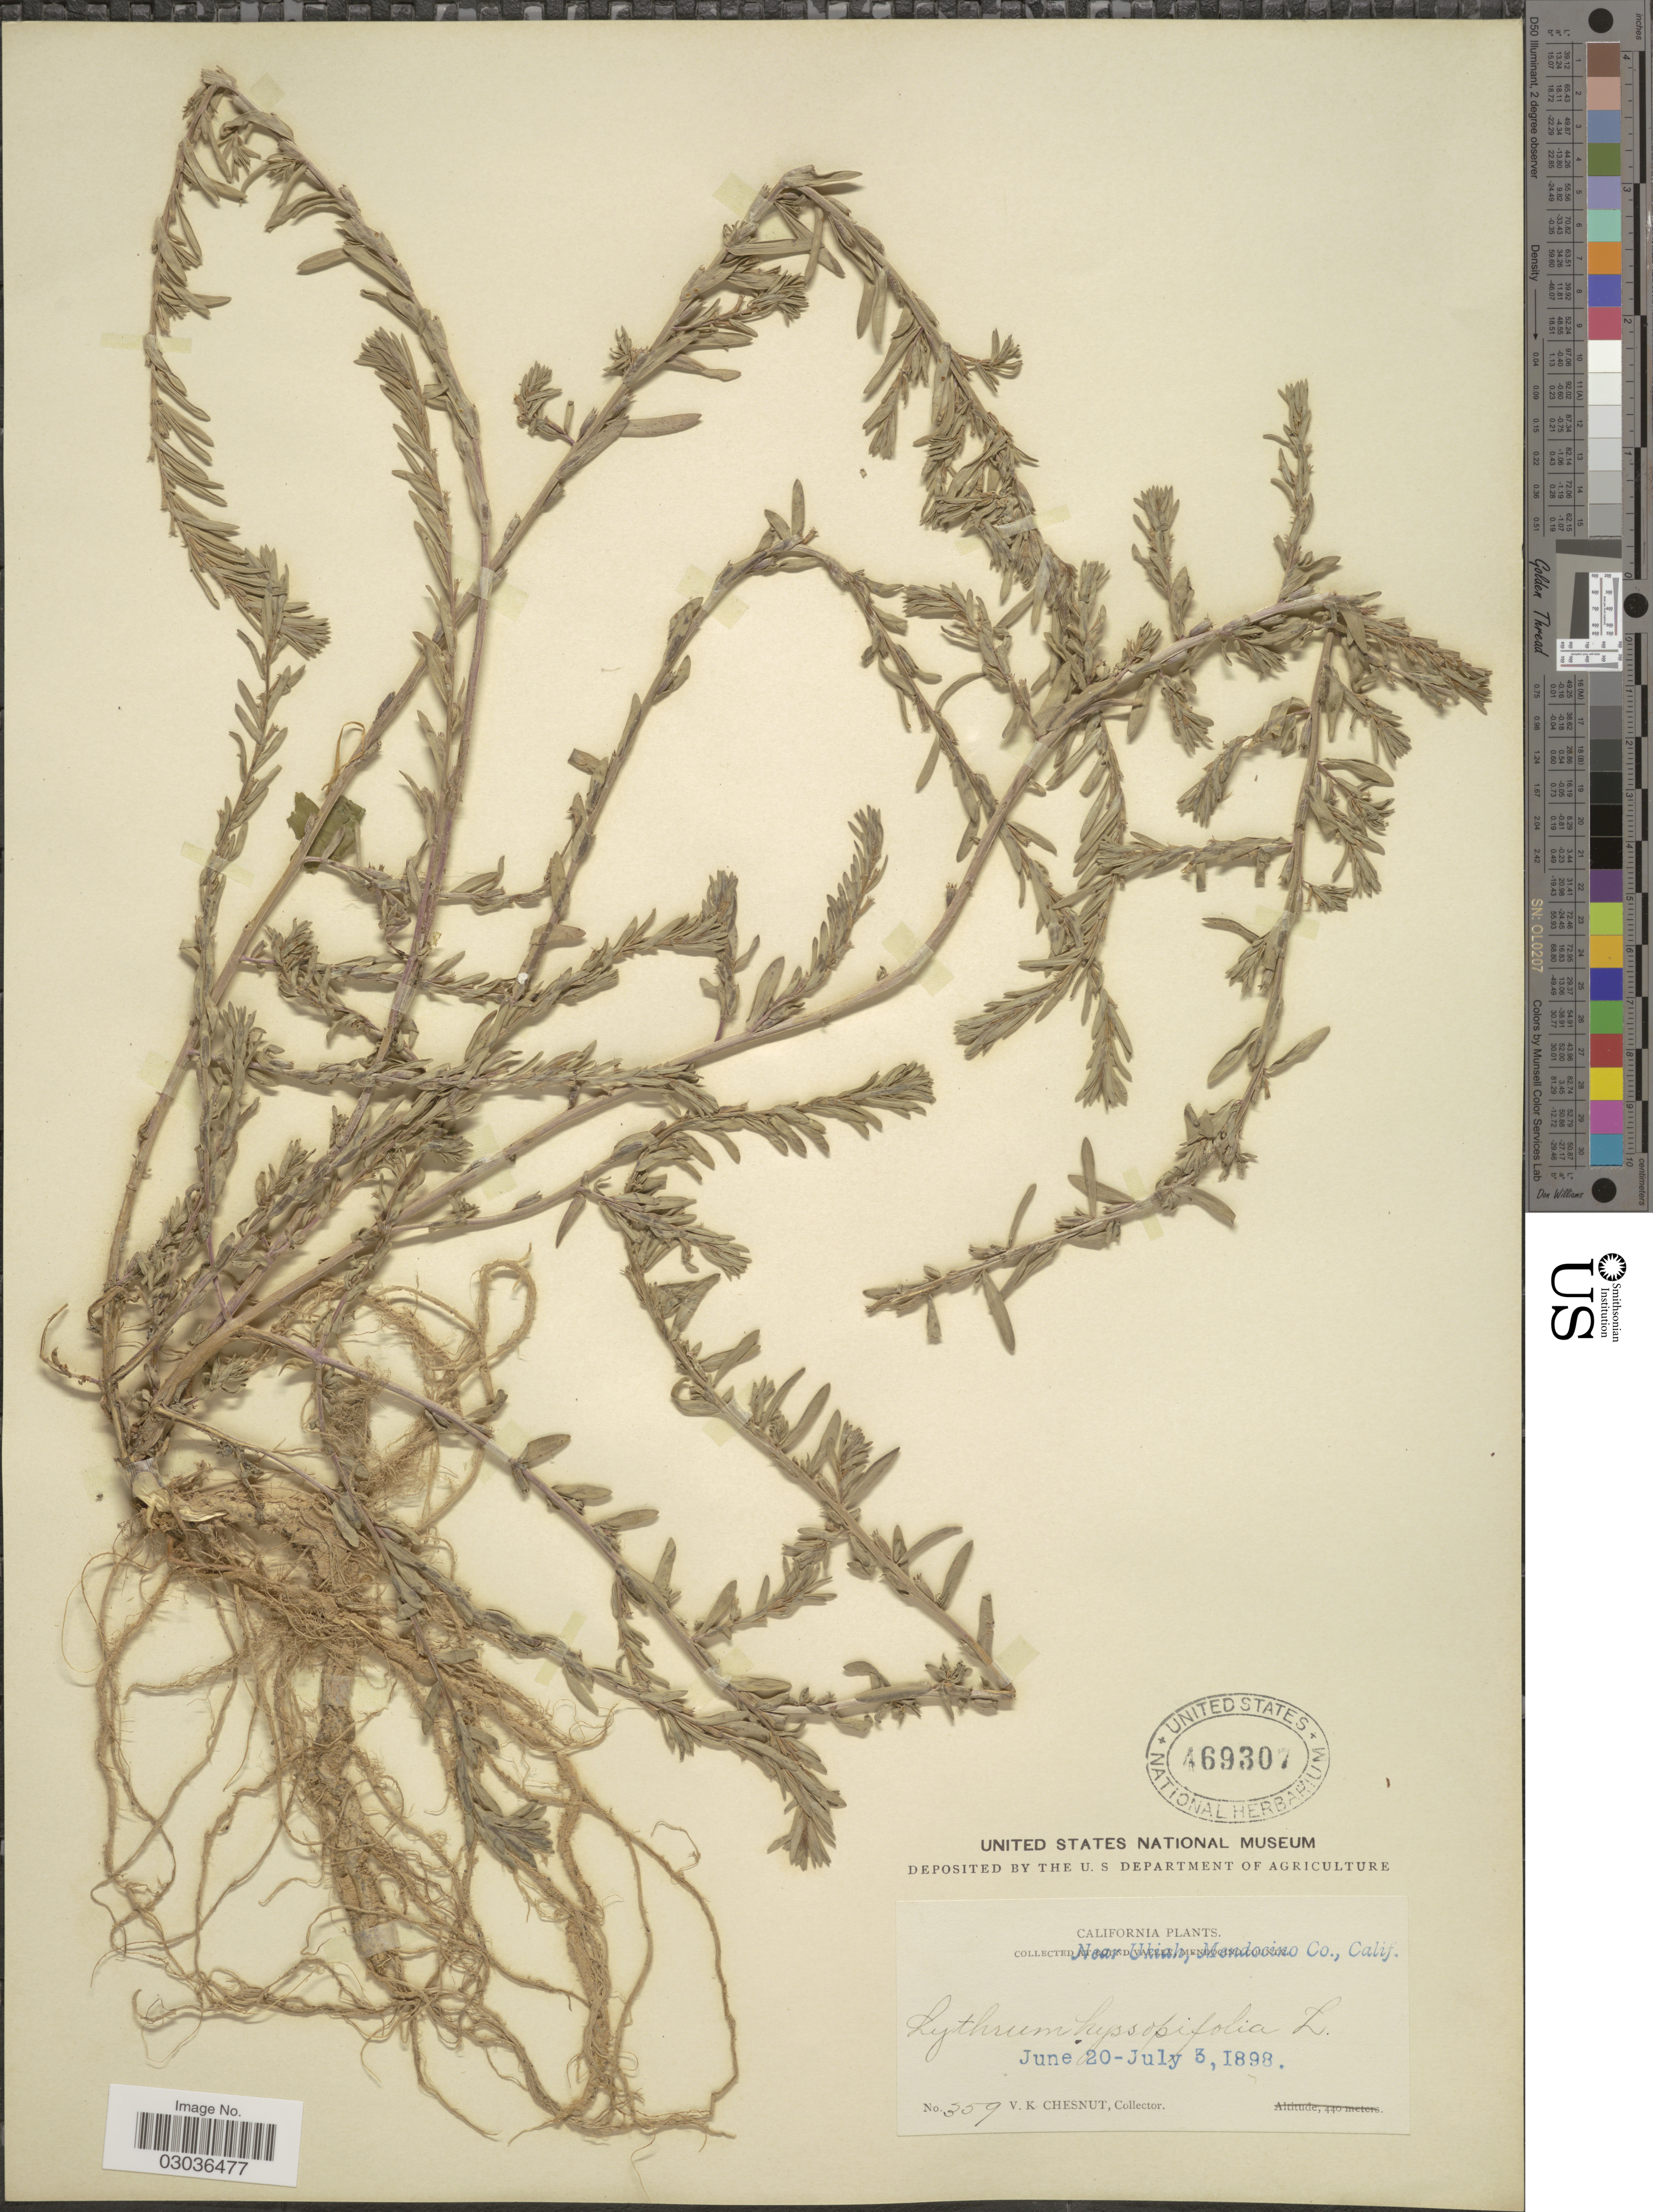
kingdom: Plantae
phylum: Tracheophyta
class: Magnoliopsida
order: Myrtales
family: Lythraceae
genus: Lythrum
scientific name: Lythrum adsurgens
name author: Greene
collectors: V. Chesnut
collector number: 359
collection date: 1898-06-20/1898-07-03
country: United States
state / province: California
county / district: Mendocino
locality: Near Ukiah, Mendocino Co.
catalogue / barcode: US 469307